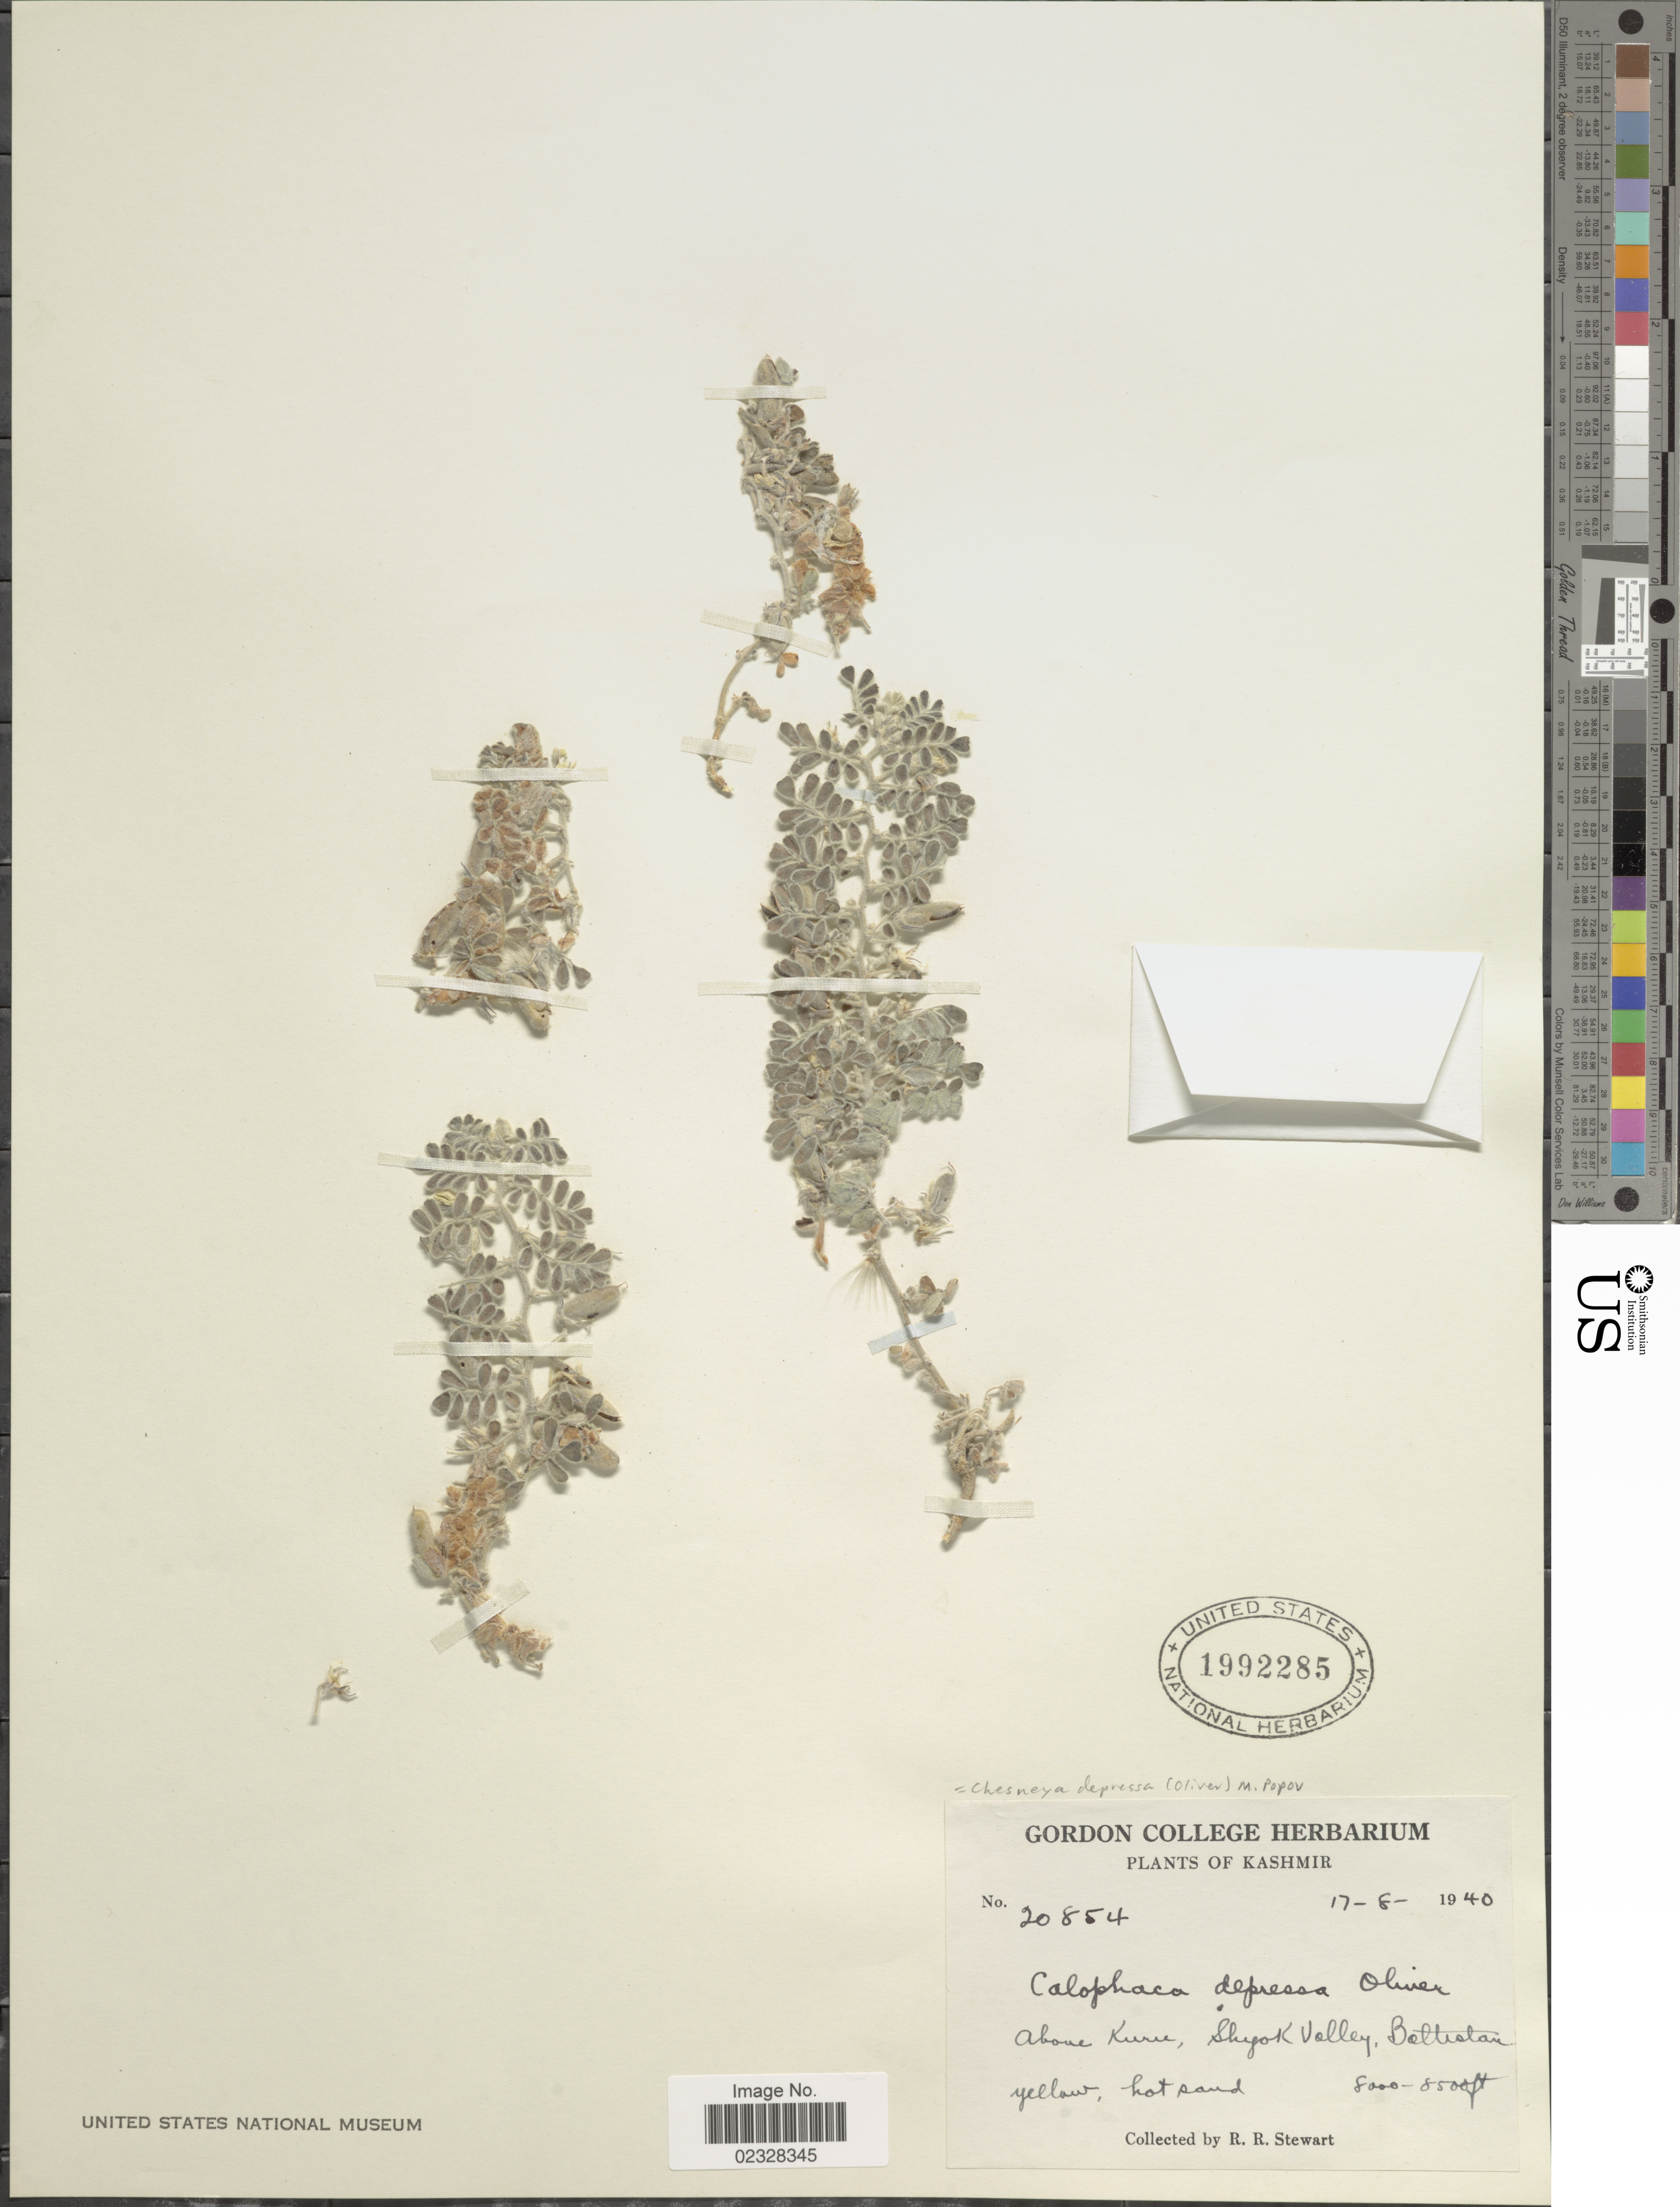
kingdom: Plantae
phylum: Tracheophyta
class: Magnoliopsida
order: Fabales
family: Fabaceae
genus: Chesneya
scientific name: Chesneya depressa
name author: Popov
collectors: R. R. Stewart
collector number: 20854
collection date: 1940-08-17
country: Pakistan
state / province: Gilgit-Baltistan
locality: Kashmir, above Kuru, Shyok Valley, Baltistan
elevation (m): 2438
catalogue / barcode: US 1992285